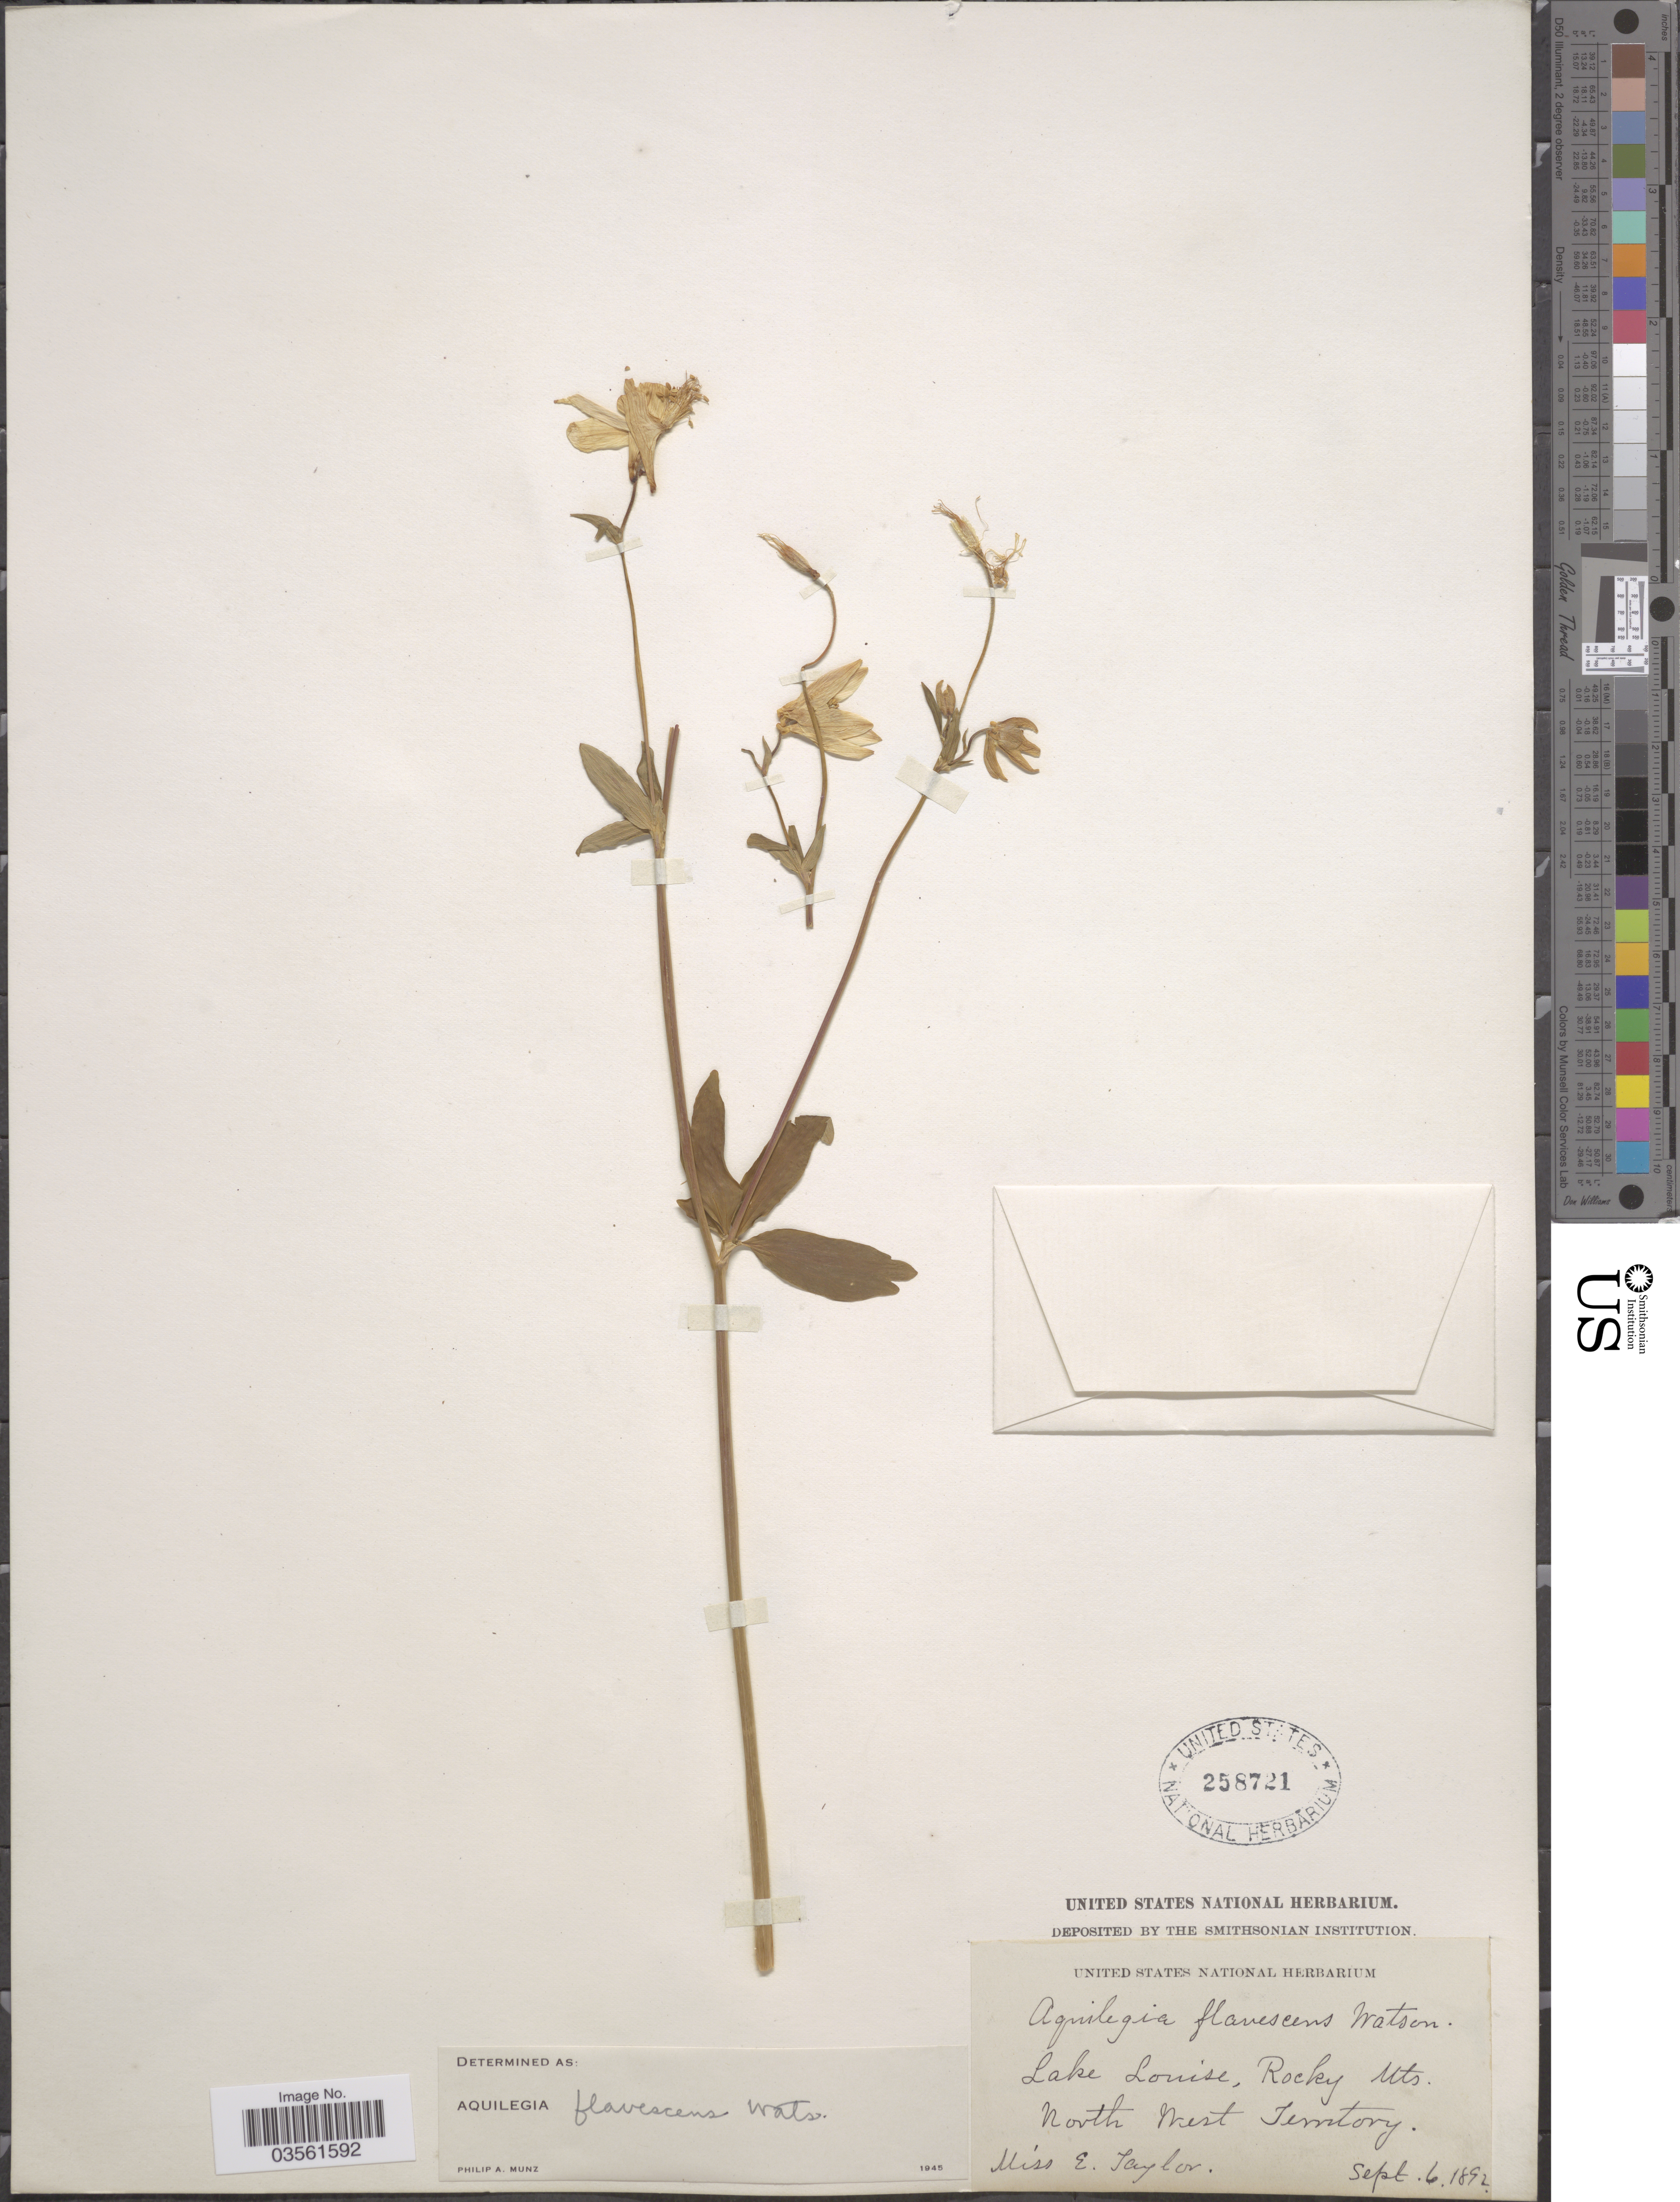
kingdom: Plantae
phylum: Tracheophyta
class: Magnoliopsida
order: Ranunculales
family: Ranunculaceae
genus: Aquilegia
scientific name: Aquilegia flavescens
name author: S. Watson in C. King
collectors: E. Taylor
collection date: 1892-09-06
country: Canada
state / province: Northwest Territories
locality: Lake Louise, Rocky Mts. North West Territory.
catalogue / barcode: US 258721